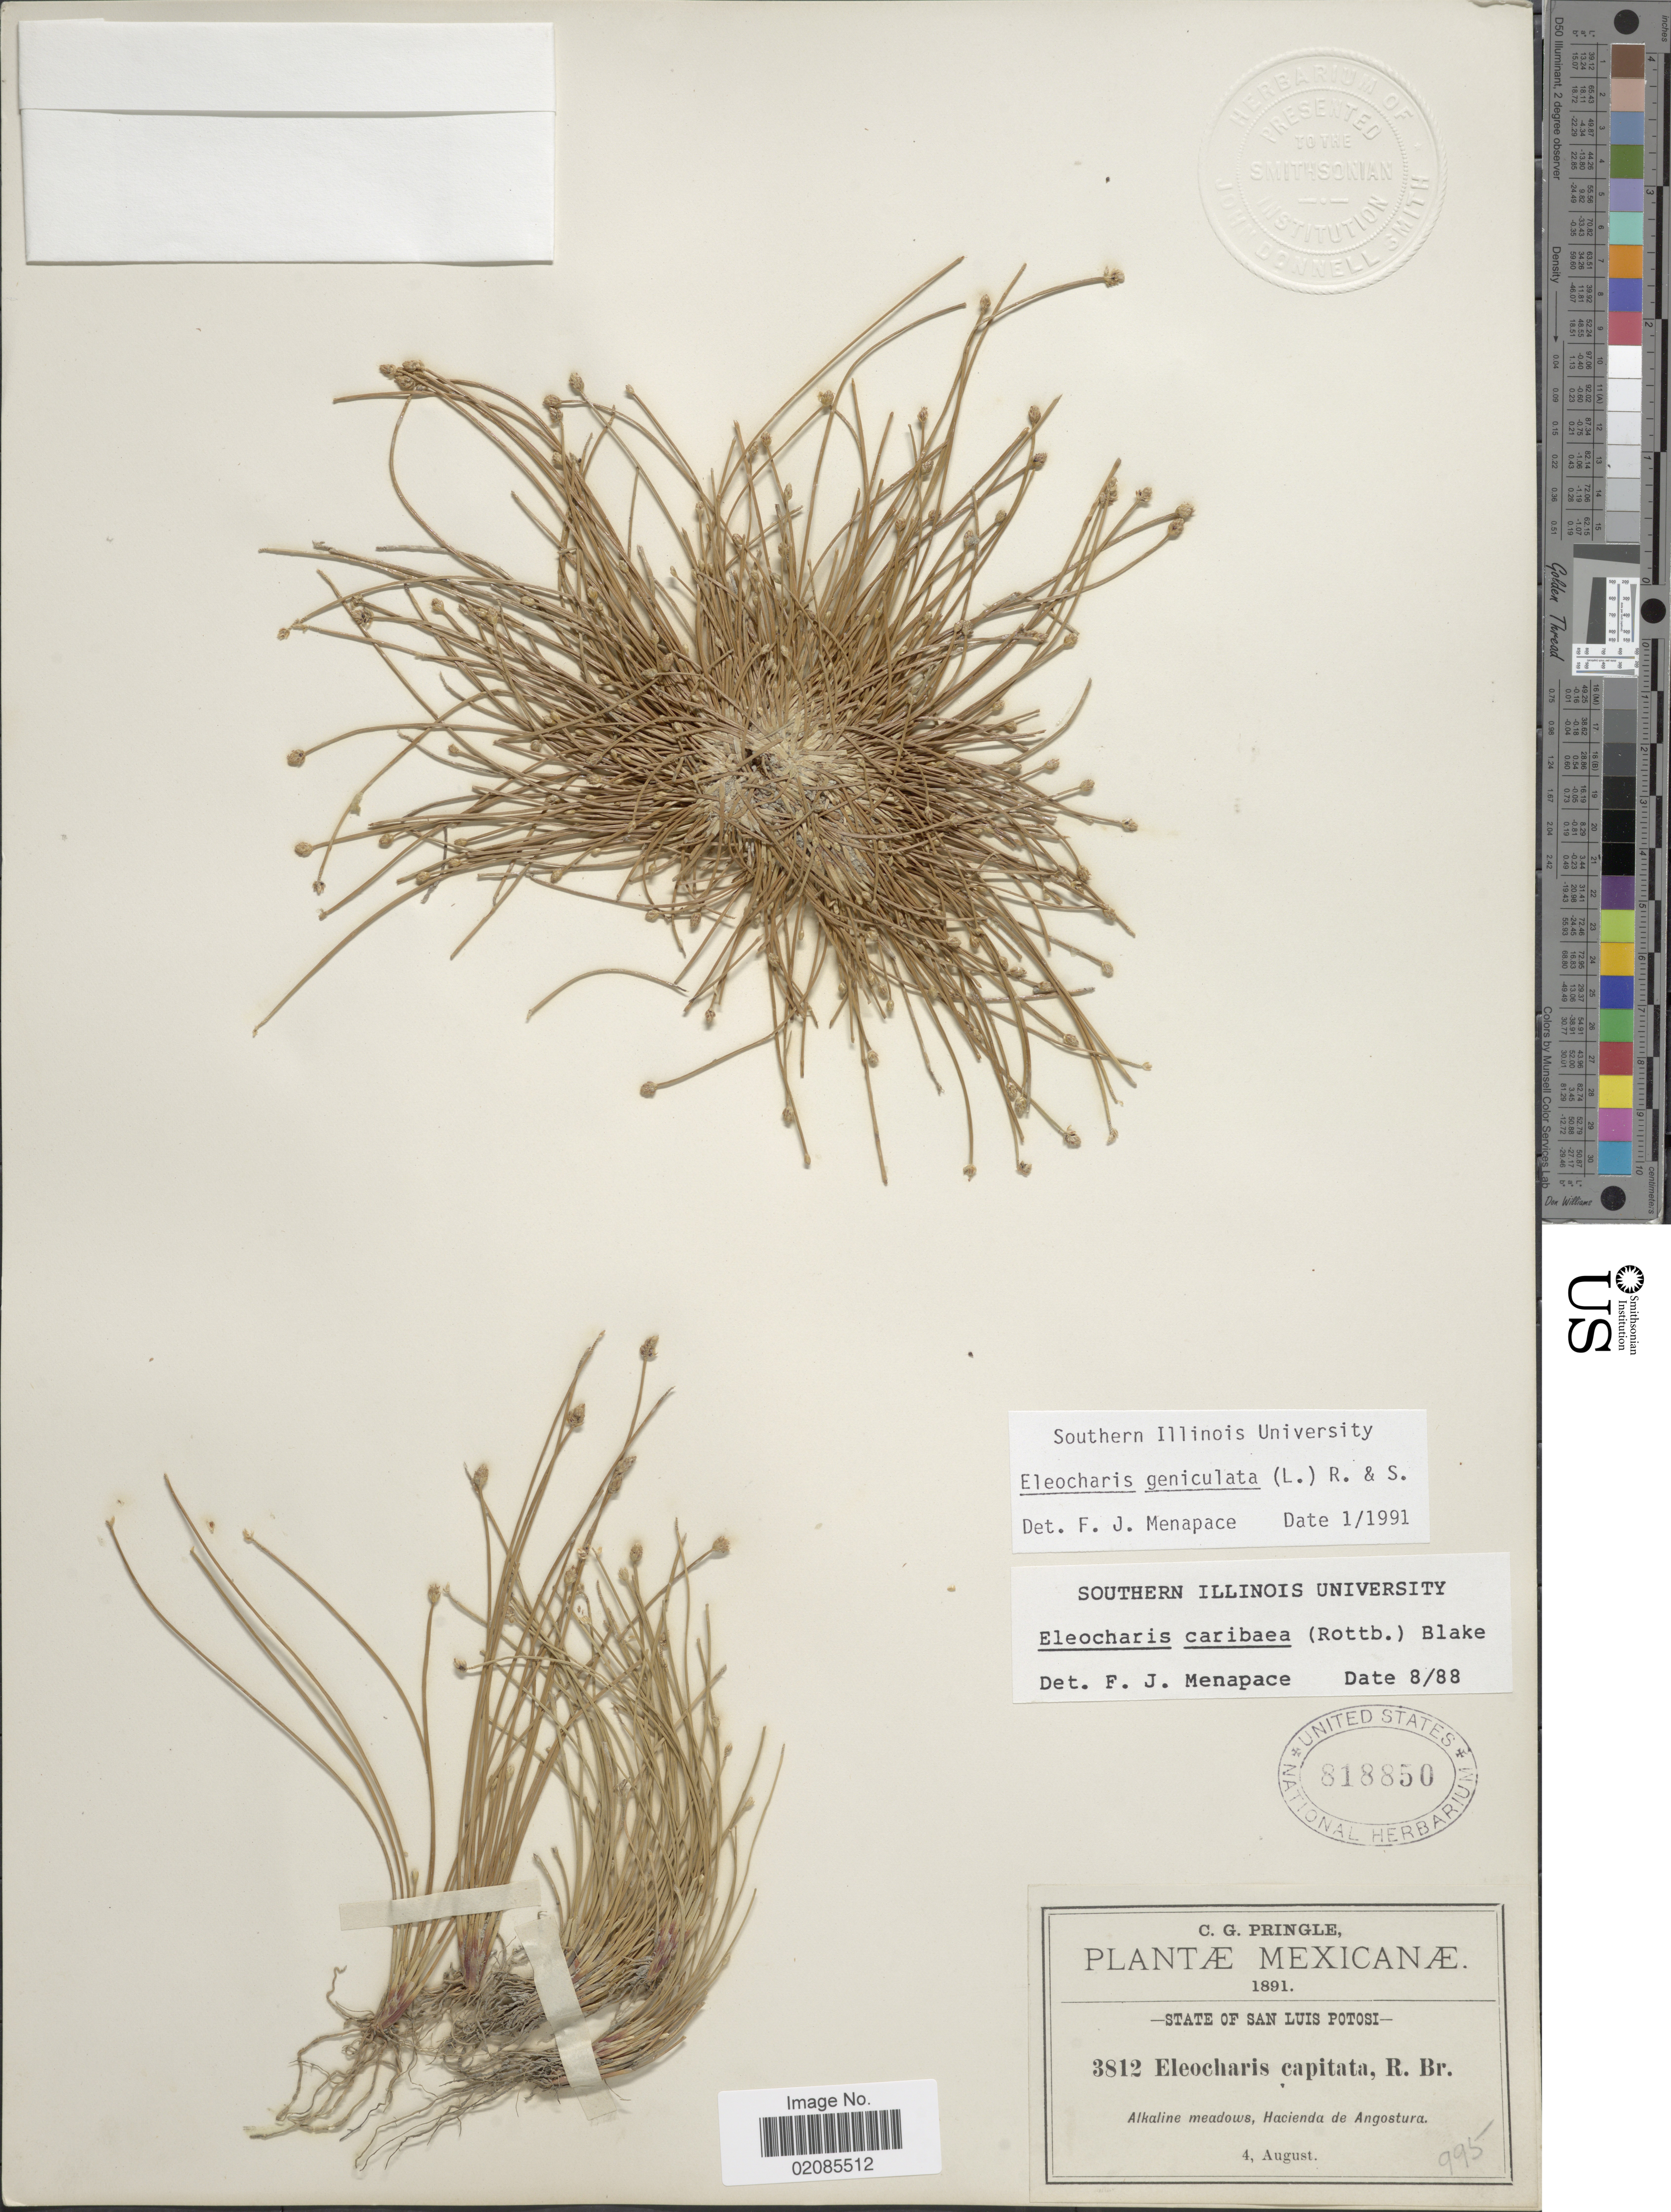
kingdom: Plantae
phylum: Tracheophyta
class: Liliopsida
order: Poales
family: Cyperaceae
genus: Eleocharis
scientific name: Eleocharis geniculata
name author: (L.) Roem. & Schult.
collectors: C. G. Pringle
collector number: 3812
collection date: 1891-08-04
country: Mexico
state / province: San Luis Potosí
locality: Alkaline meadows, Hacienda de Angostura.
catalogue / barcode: US 818850